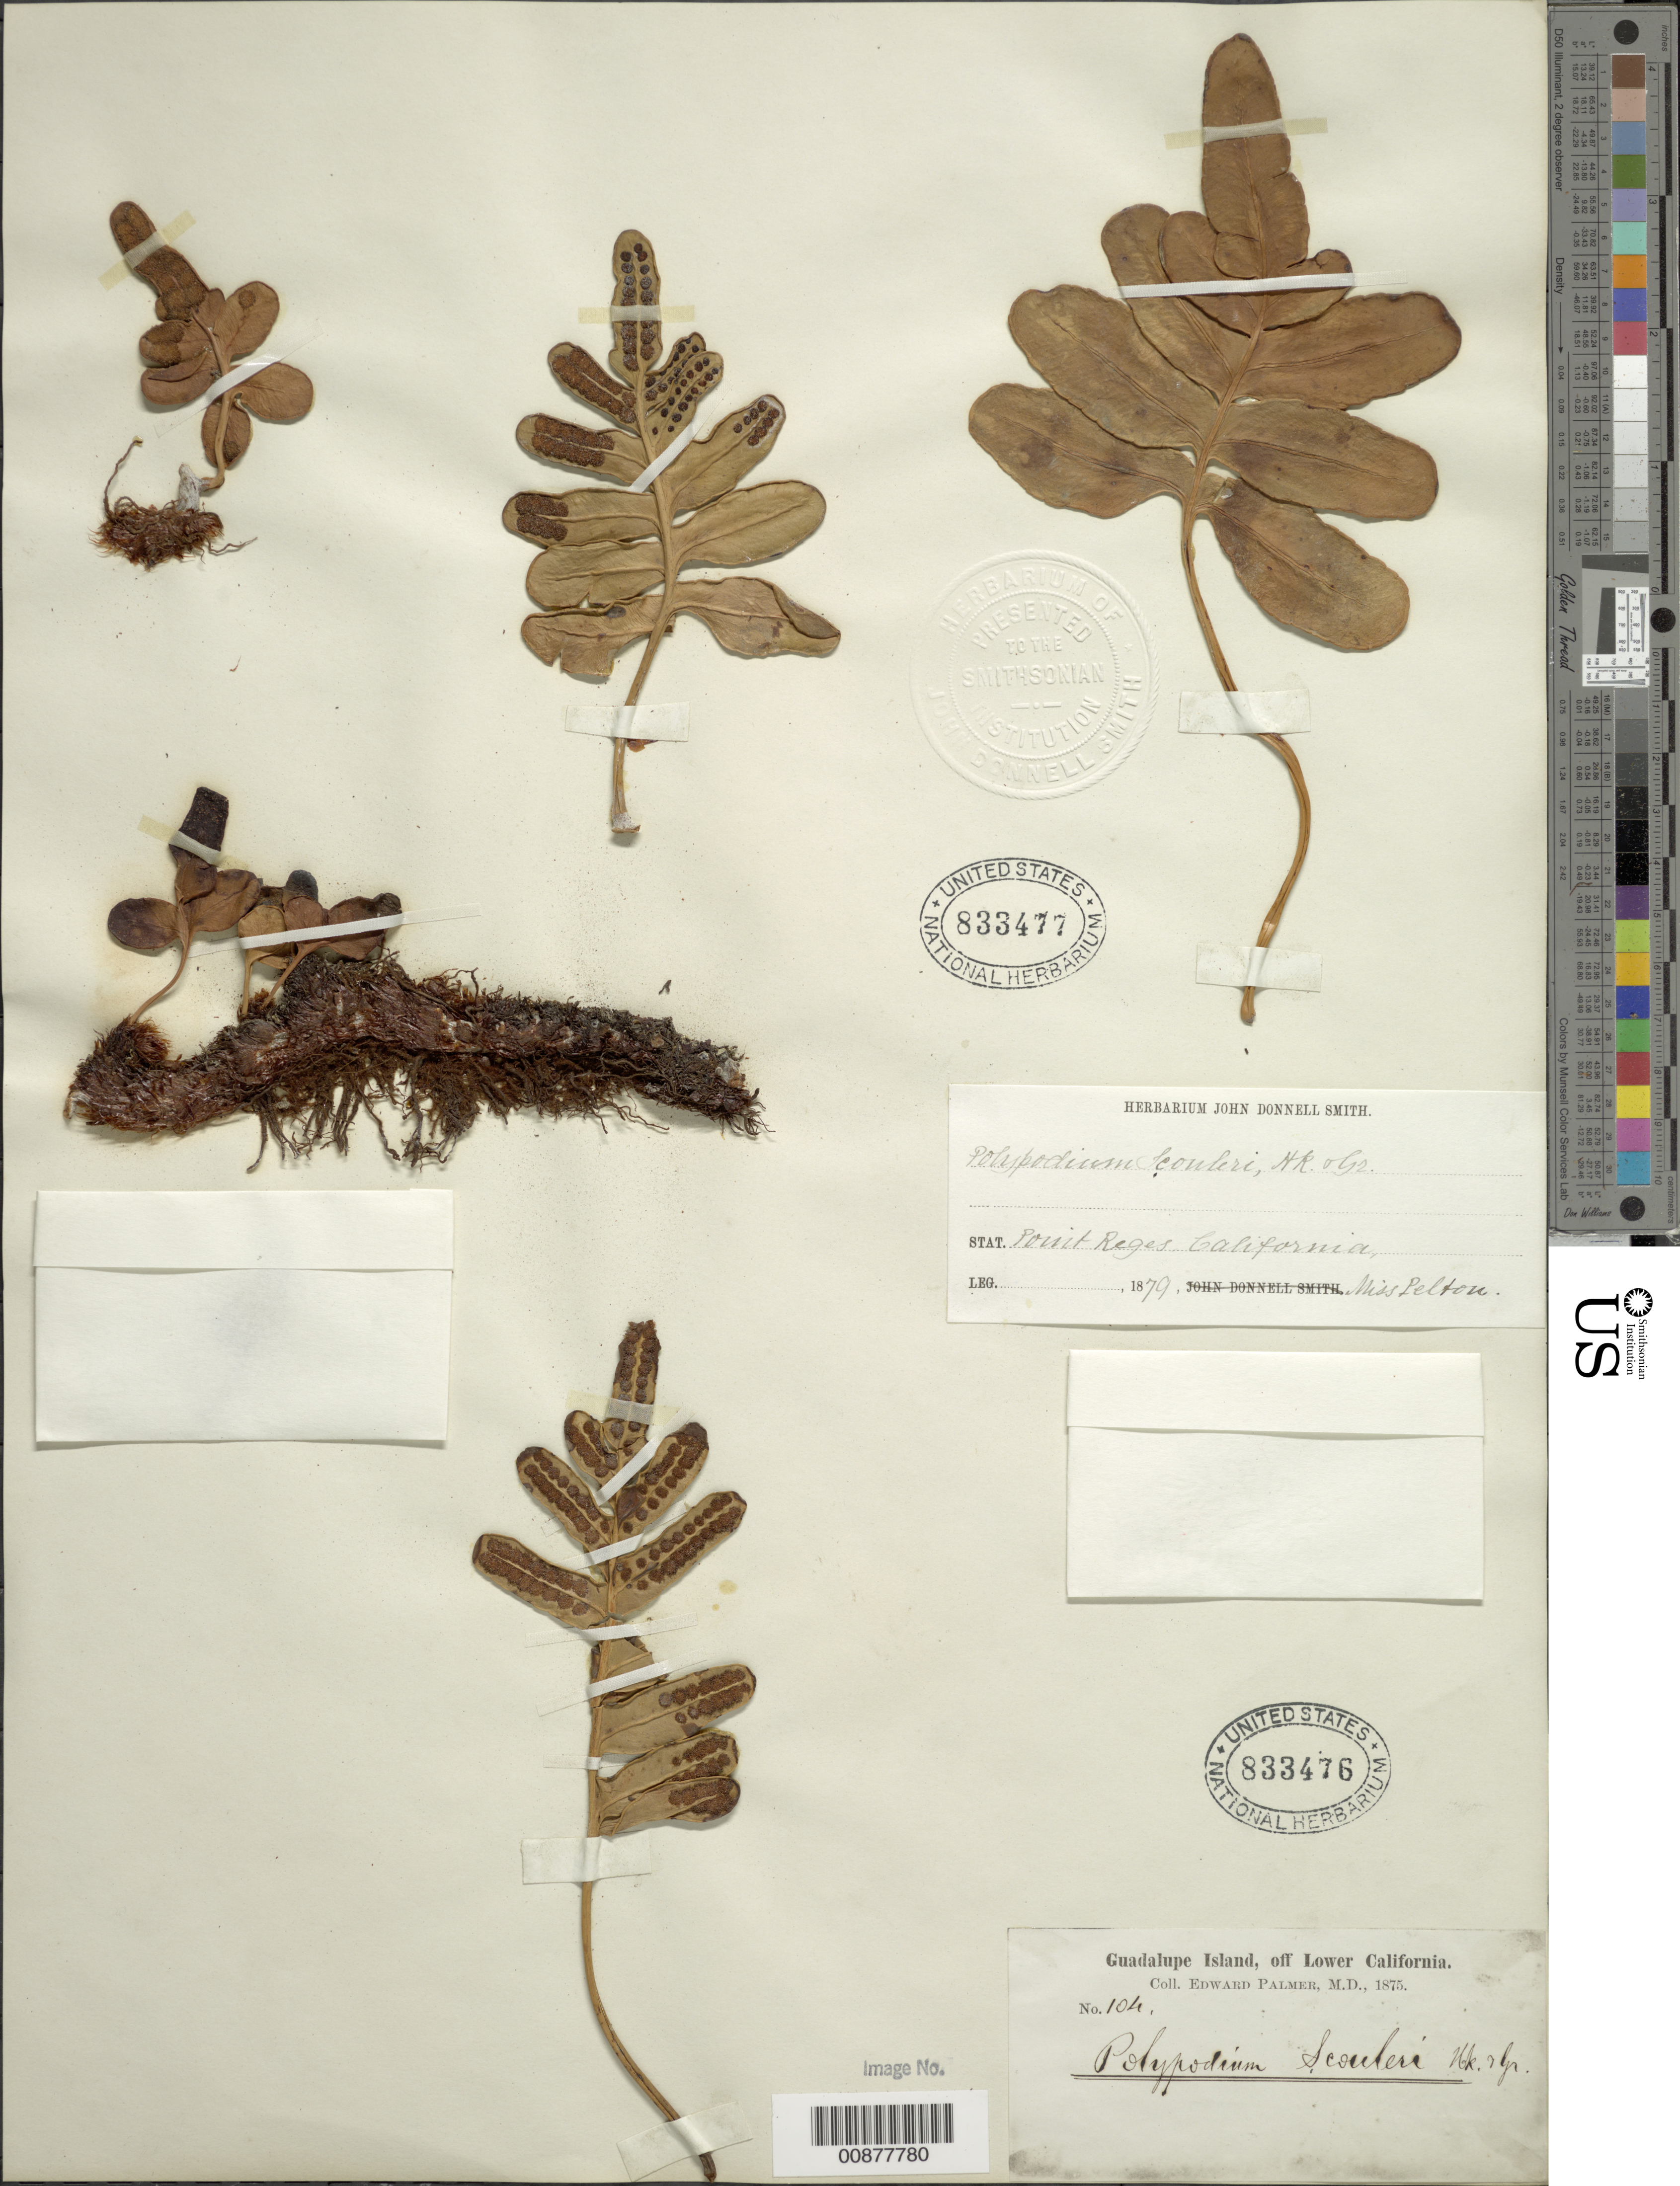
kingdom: Plantae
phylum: Tracheophyta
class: Polypodiopsida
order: Polypodiales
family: Polypodiaceae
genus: Polypodium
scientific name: Polypodium scouleri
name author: Hook. & Grev.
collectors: E. Palmer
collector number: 104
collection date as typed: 1875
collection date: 1875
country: Mexico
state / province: Baja California Norte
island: Guadalupe I.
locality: Guadalupe Island, Baja California.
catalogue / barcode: US 833476